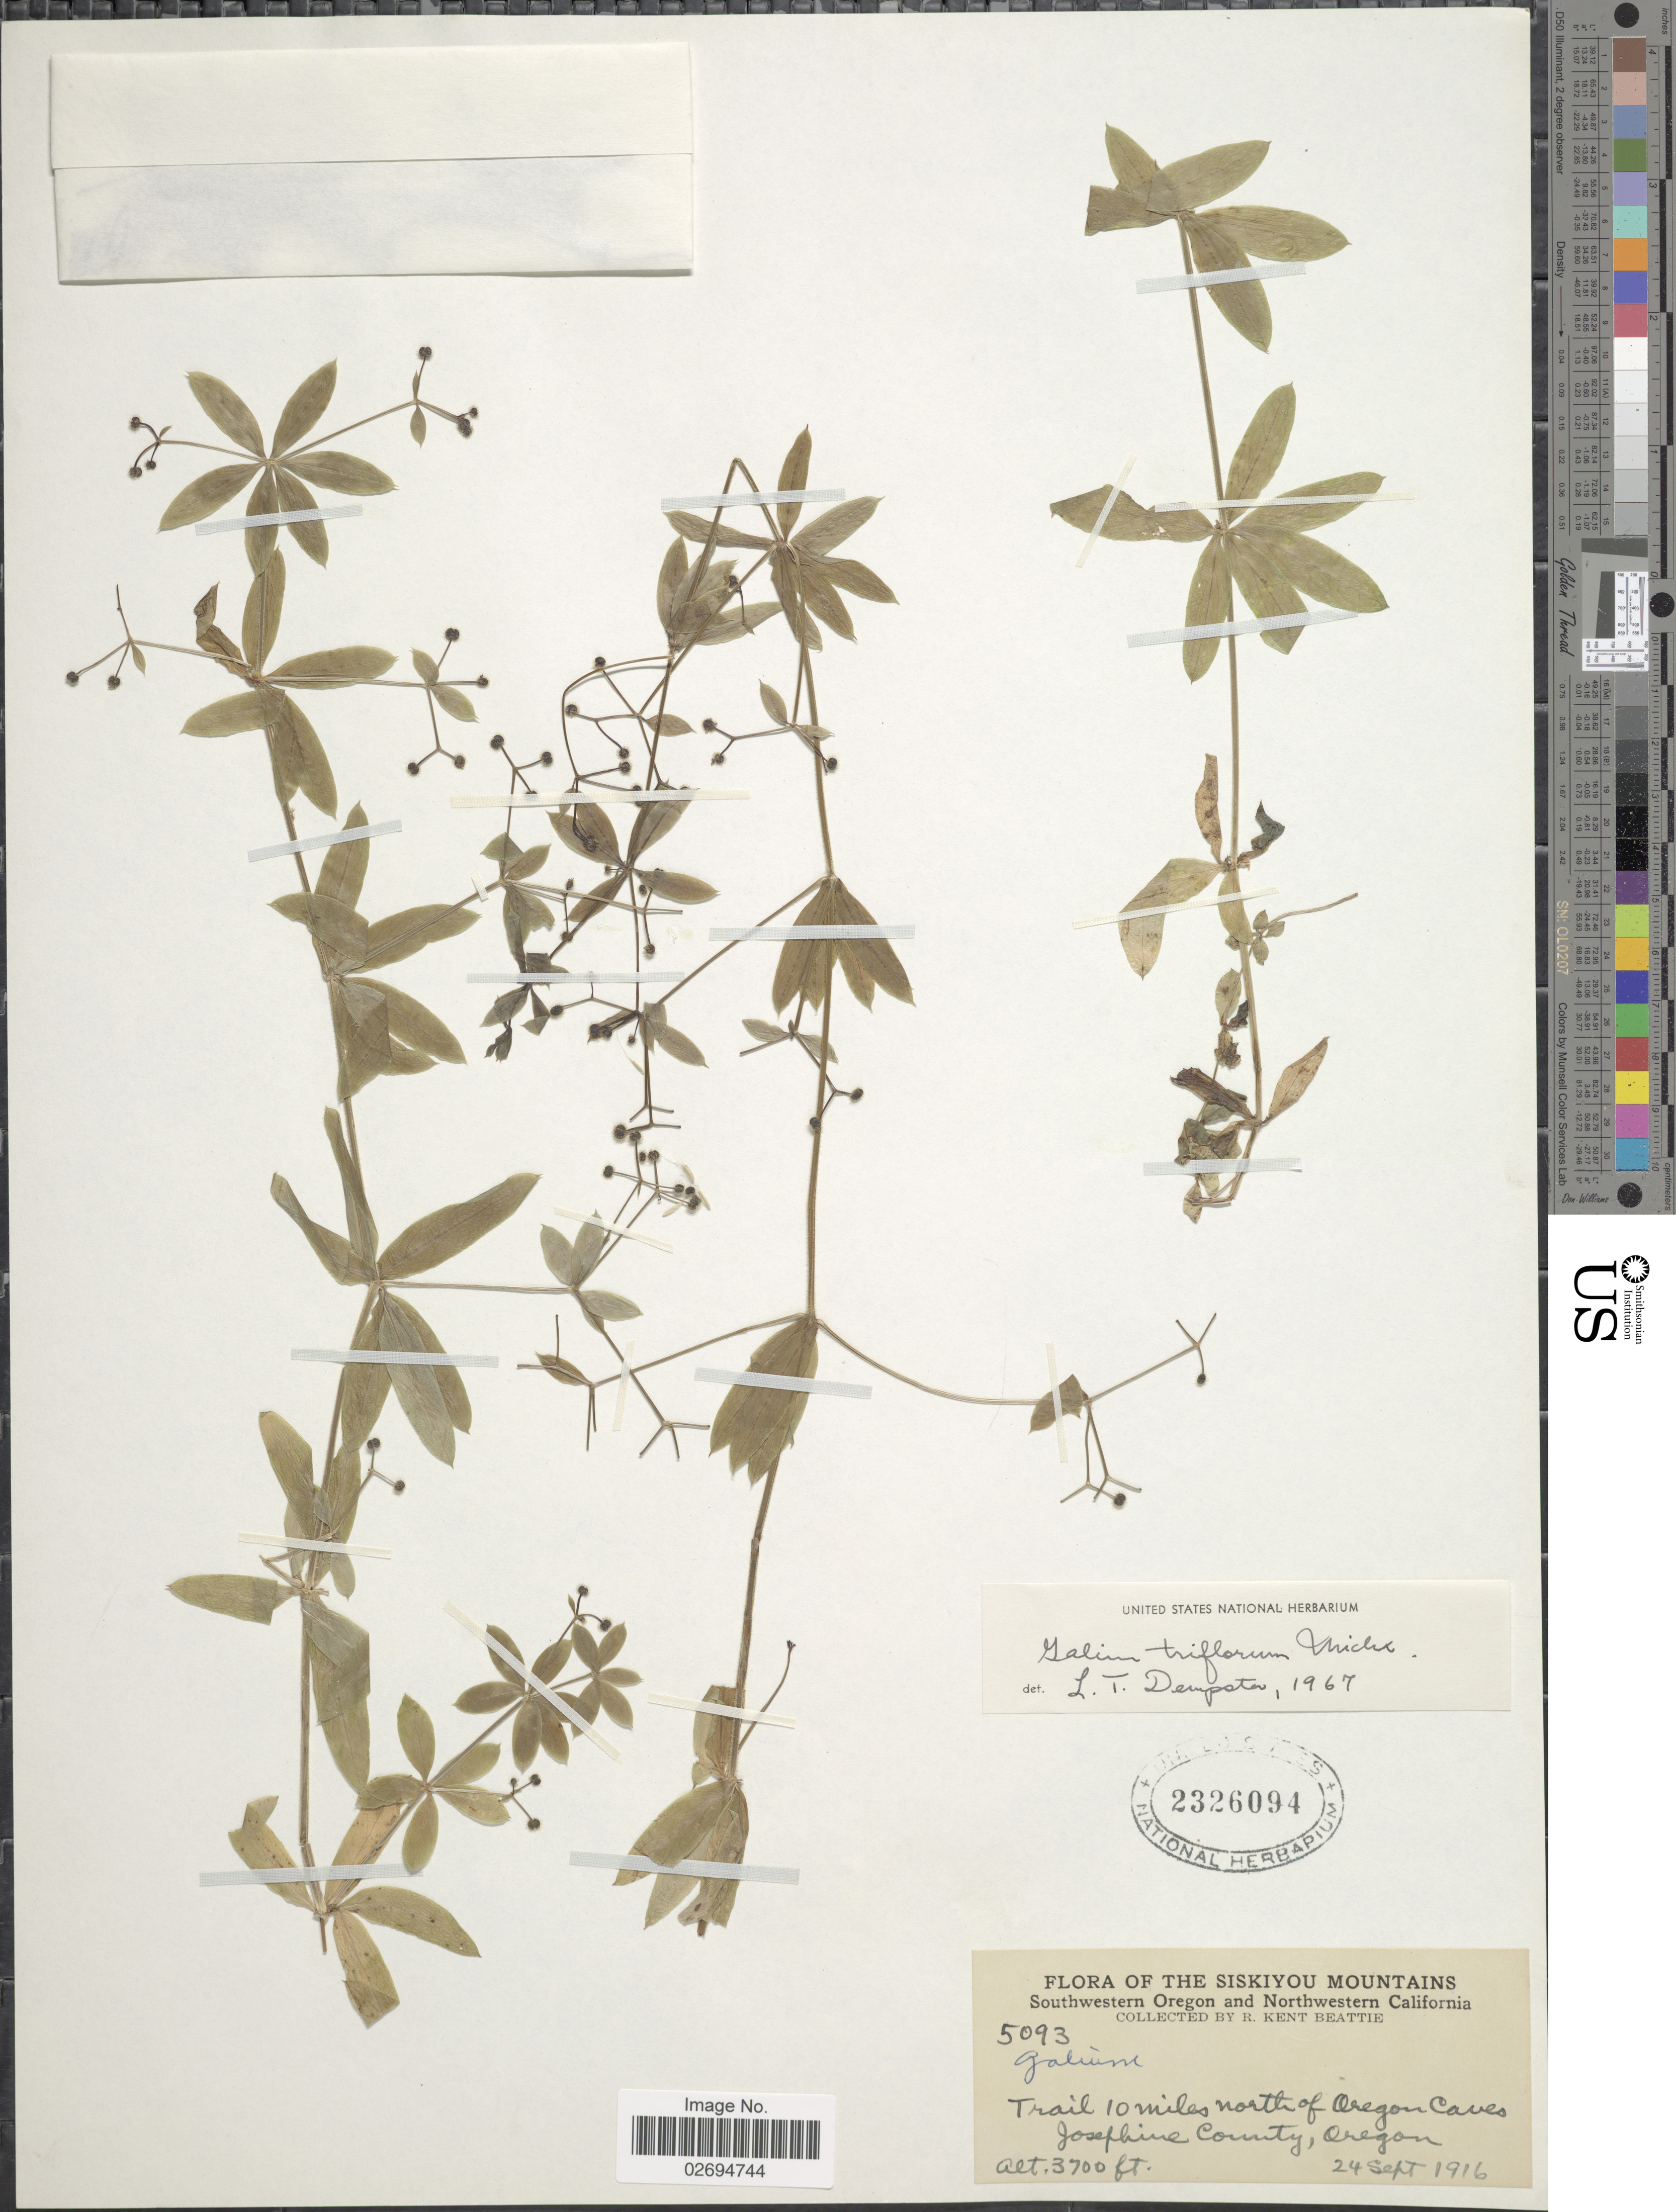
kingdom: Plantae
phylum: Tracheophyta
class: Magnoliopsida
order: Gentianales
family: Rubiaceae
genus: Galium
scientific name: Galium triflorum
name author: Michx.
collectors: R. K. Beattie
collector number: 5093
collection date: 1916-09-24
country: United States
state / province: Oregon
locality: The Siskiyou Mountains, Southwestern Oregon and Northwestern California, Trail 10 miles north of Oregon Caves Josephine County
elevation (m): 1128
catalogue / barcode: US 2326094